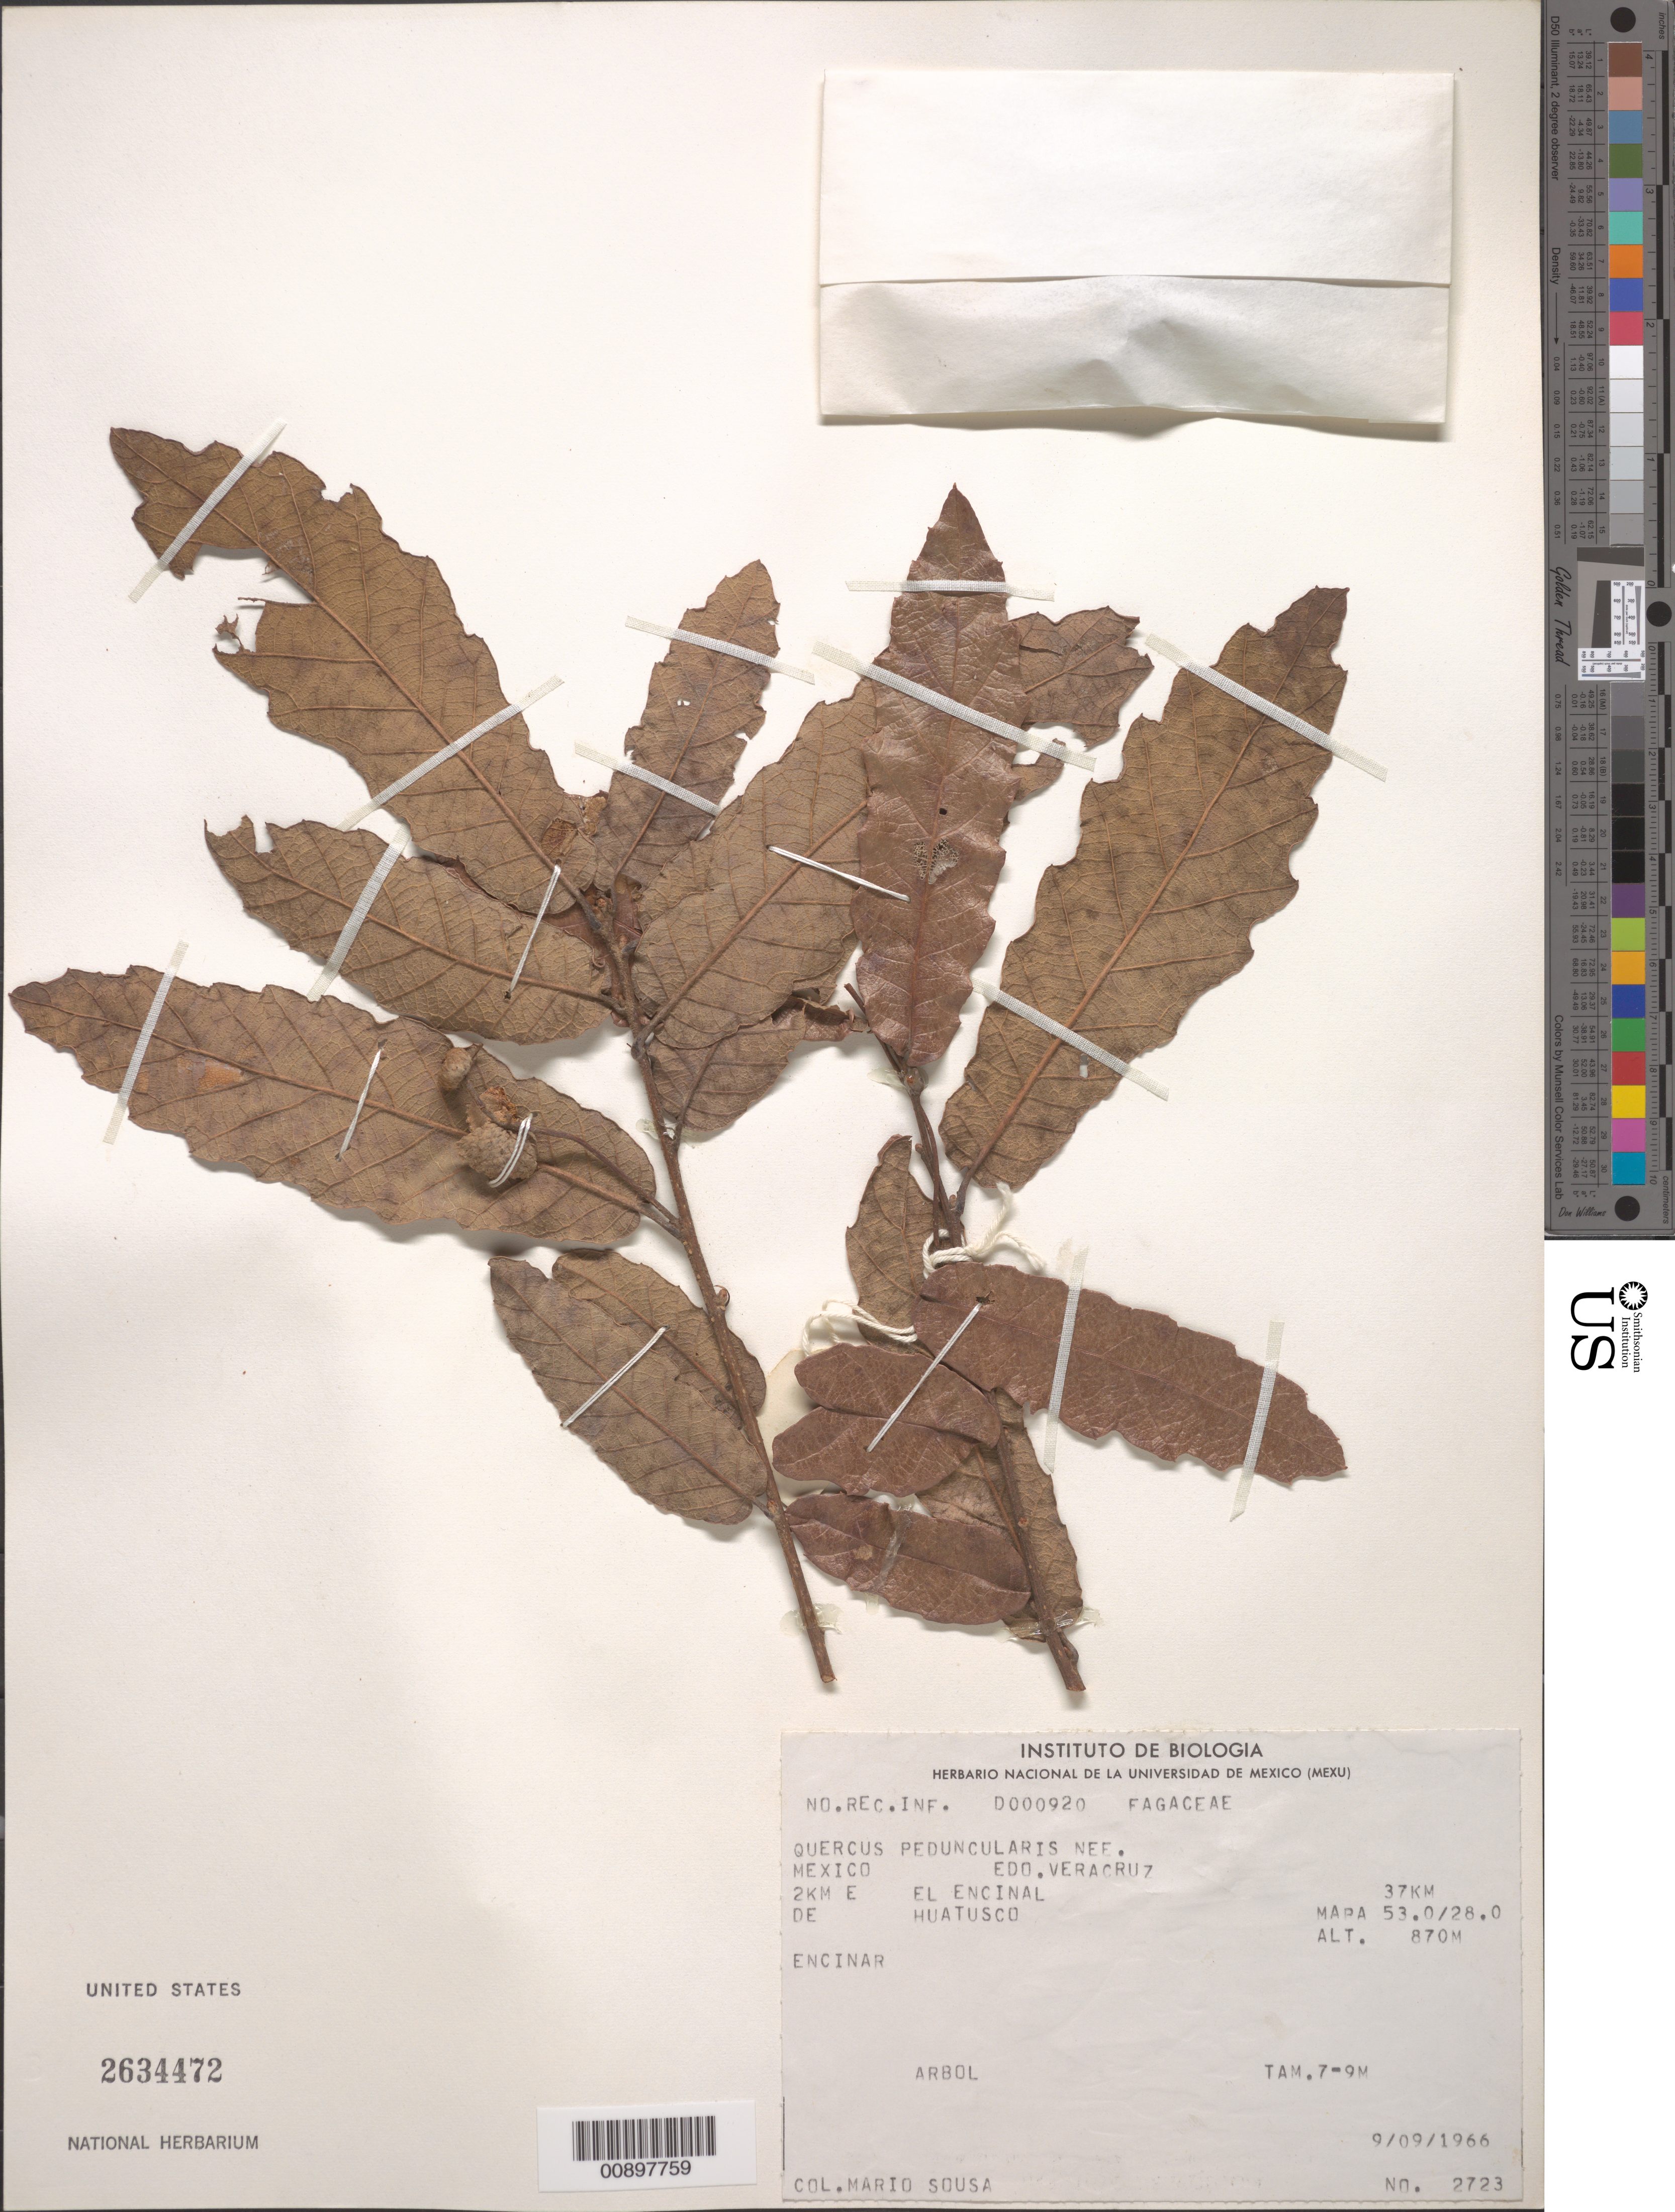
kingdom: Plantae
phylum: Tracheophyta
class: Magnoliopsida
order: Fagales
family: Fagaceae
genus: Quercus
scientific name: Quercus peduncularis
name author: Née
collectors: M. Sousa S.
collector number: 2723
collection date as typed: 09 Sep 1966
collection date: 1966-09-09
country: Mexico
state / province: Veracruz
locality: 2 km E El Encinal 37 km de Huatusco.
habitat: Encinar.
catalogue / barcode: US 2634472